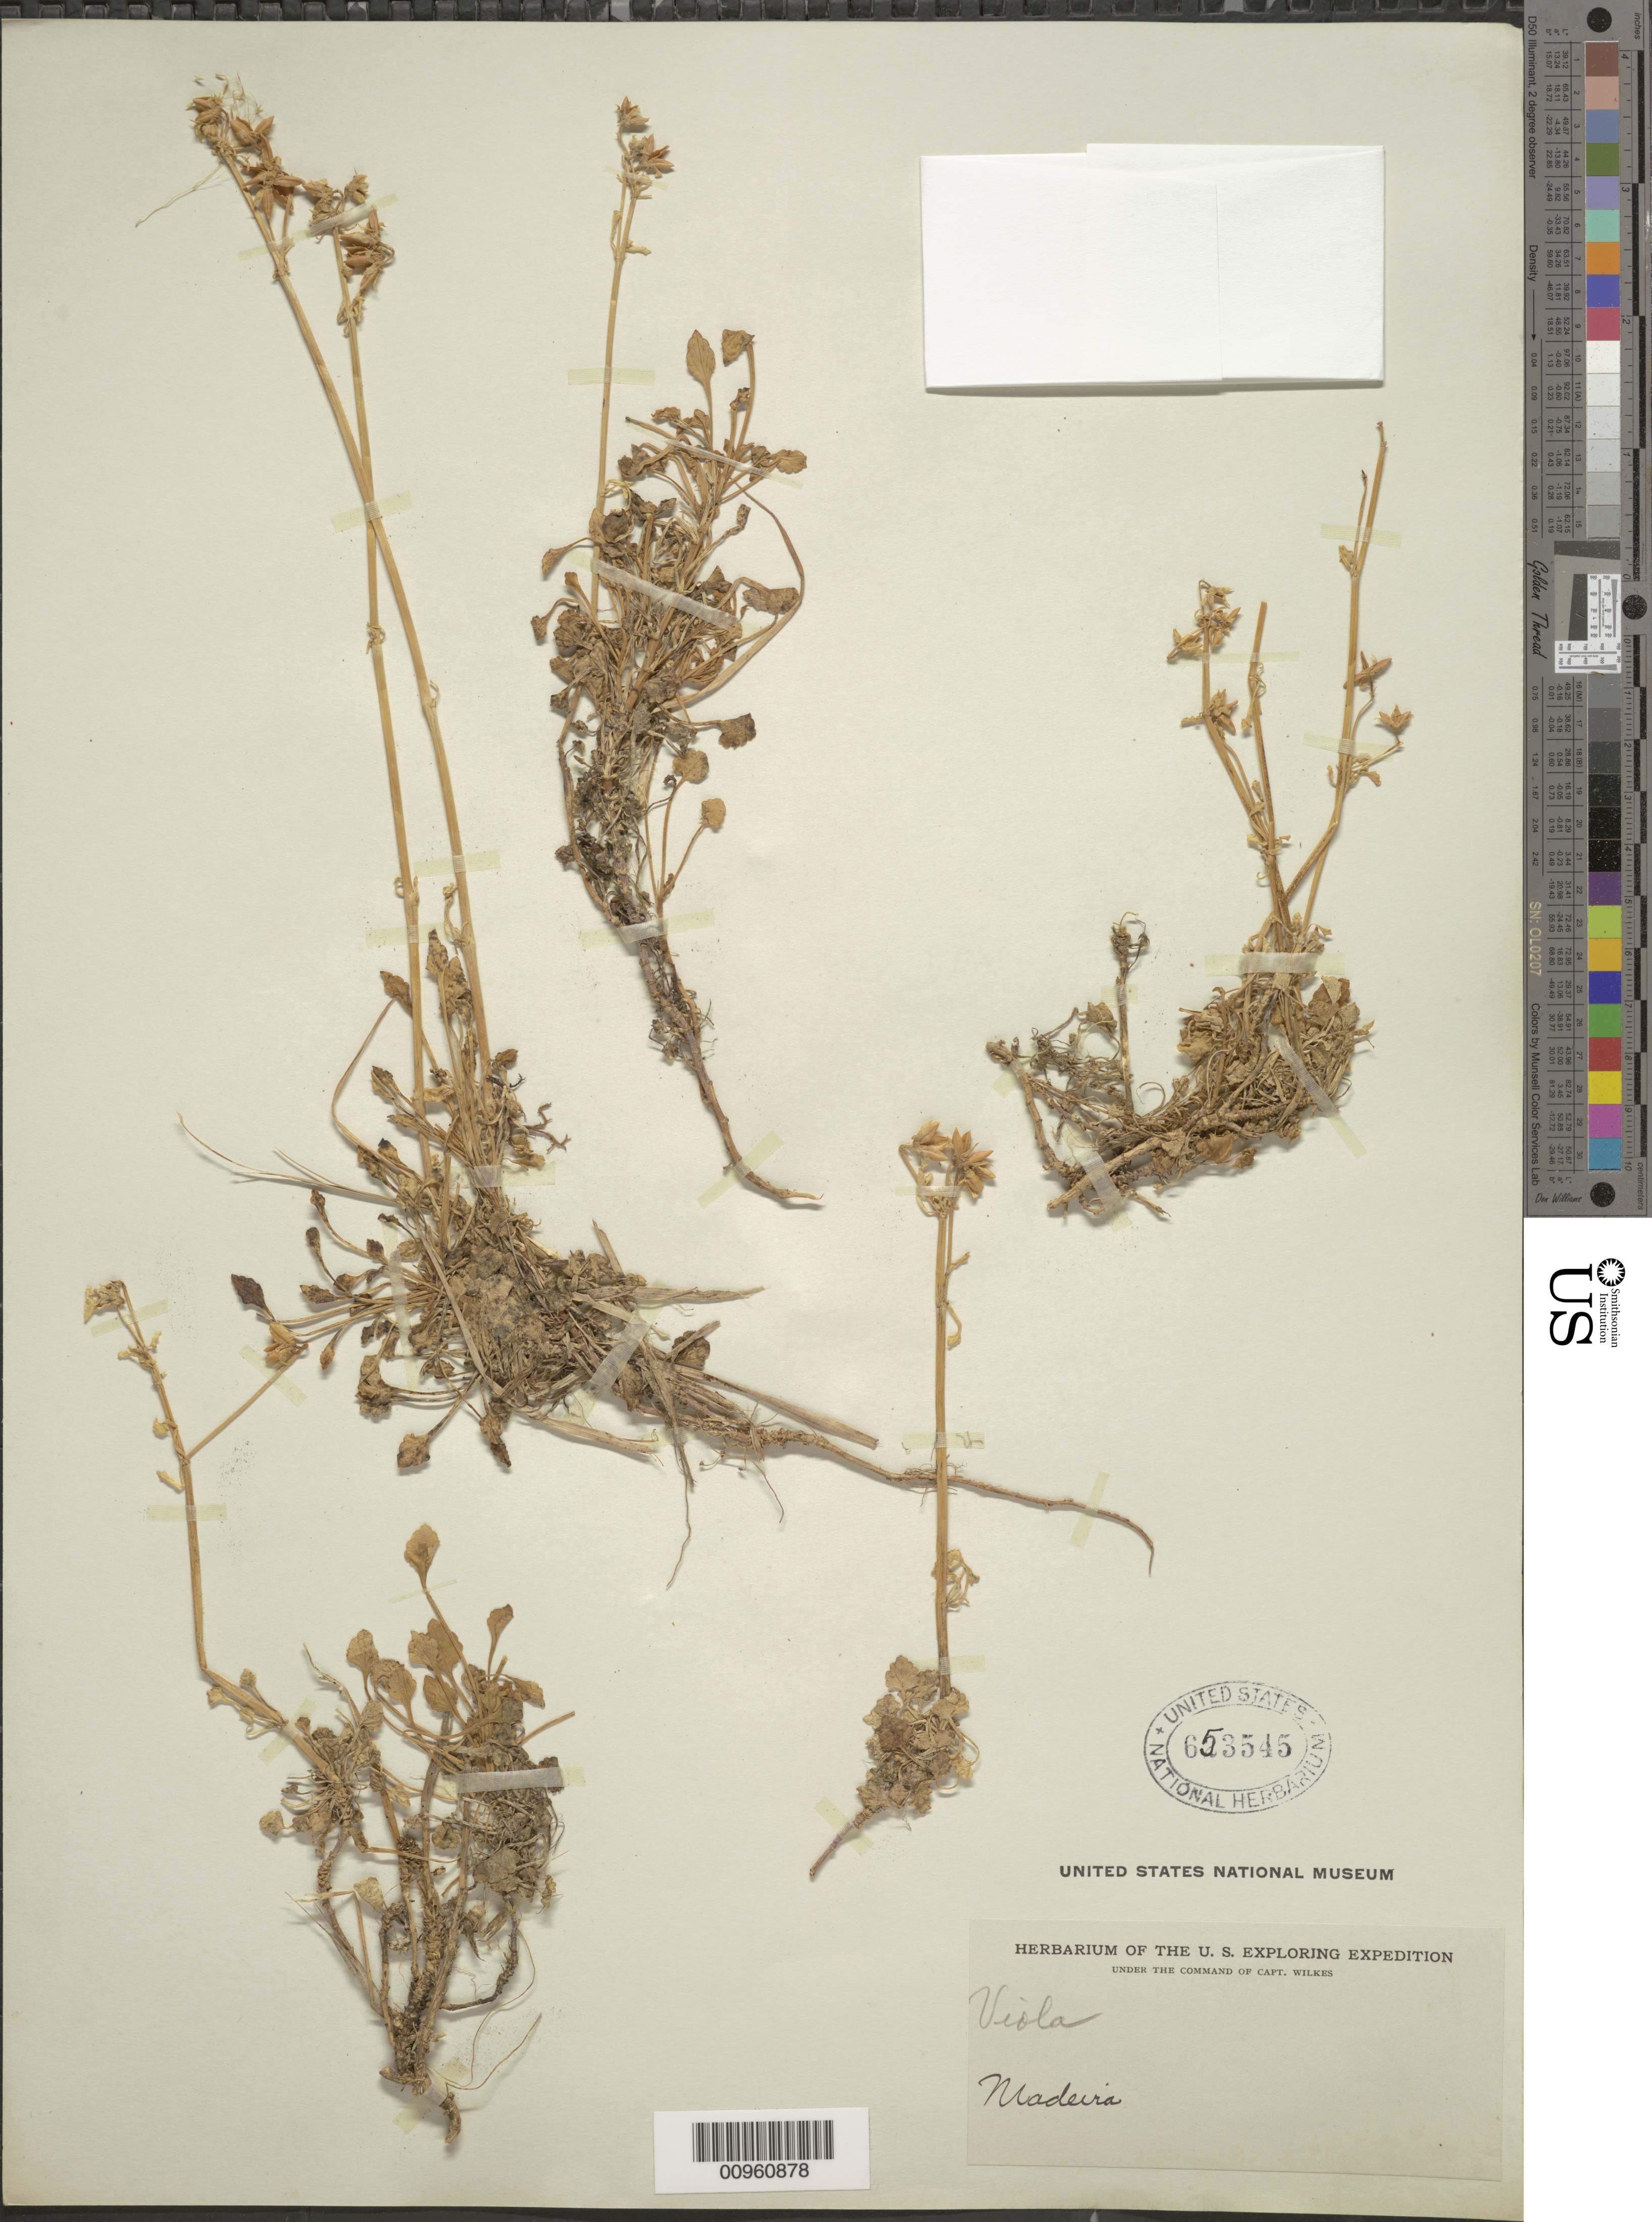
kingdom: Plantae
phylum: Tracheophyta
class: Magnoliopsida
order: Malpighiales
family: Violaceae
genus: Viola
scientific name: Viola sp.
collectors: Wilkes Explor. Exped.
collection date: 1838/1842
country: Portugal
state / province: Madeira (Aut. Reg.)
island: Madeira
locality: Funchal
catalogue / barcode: US 653545